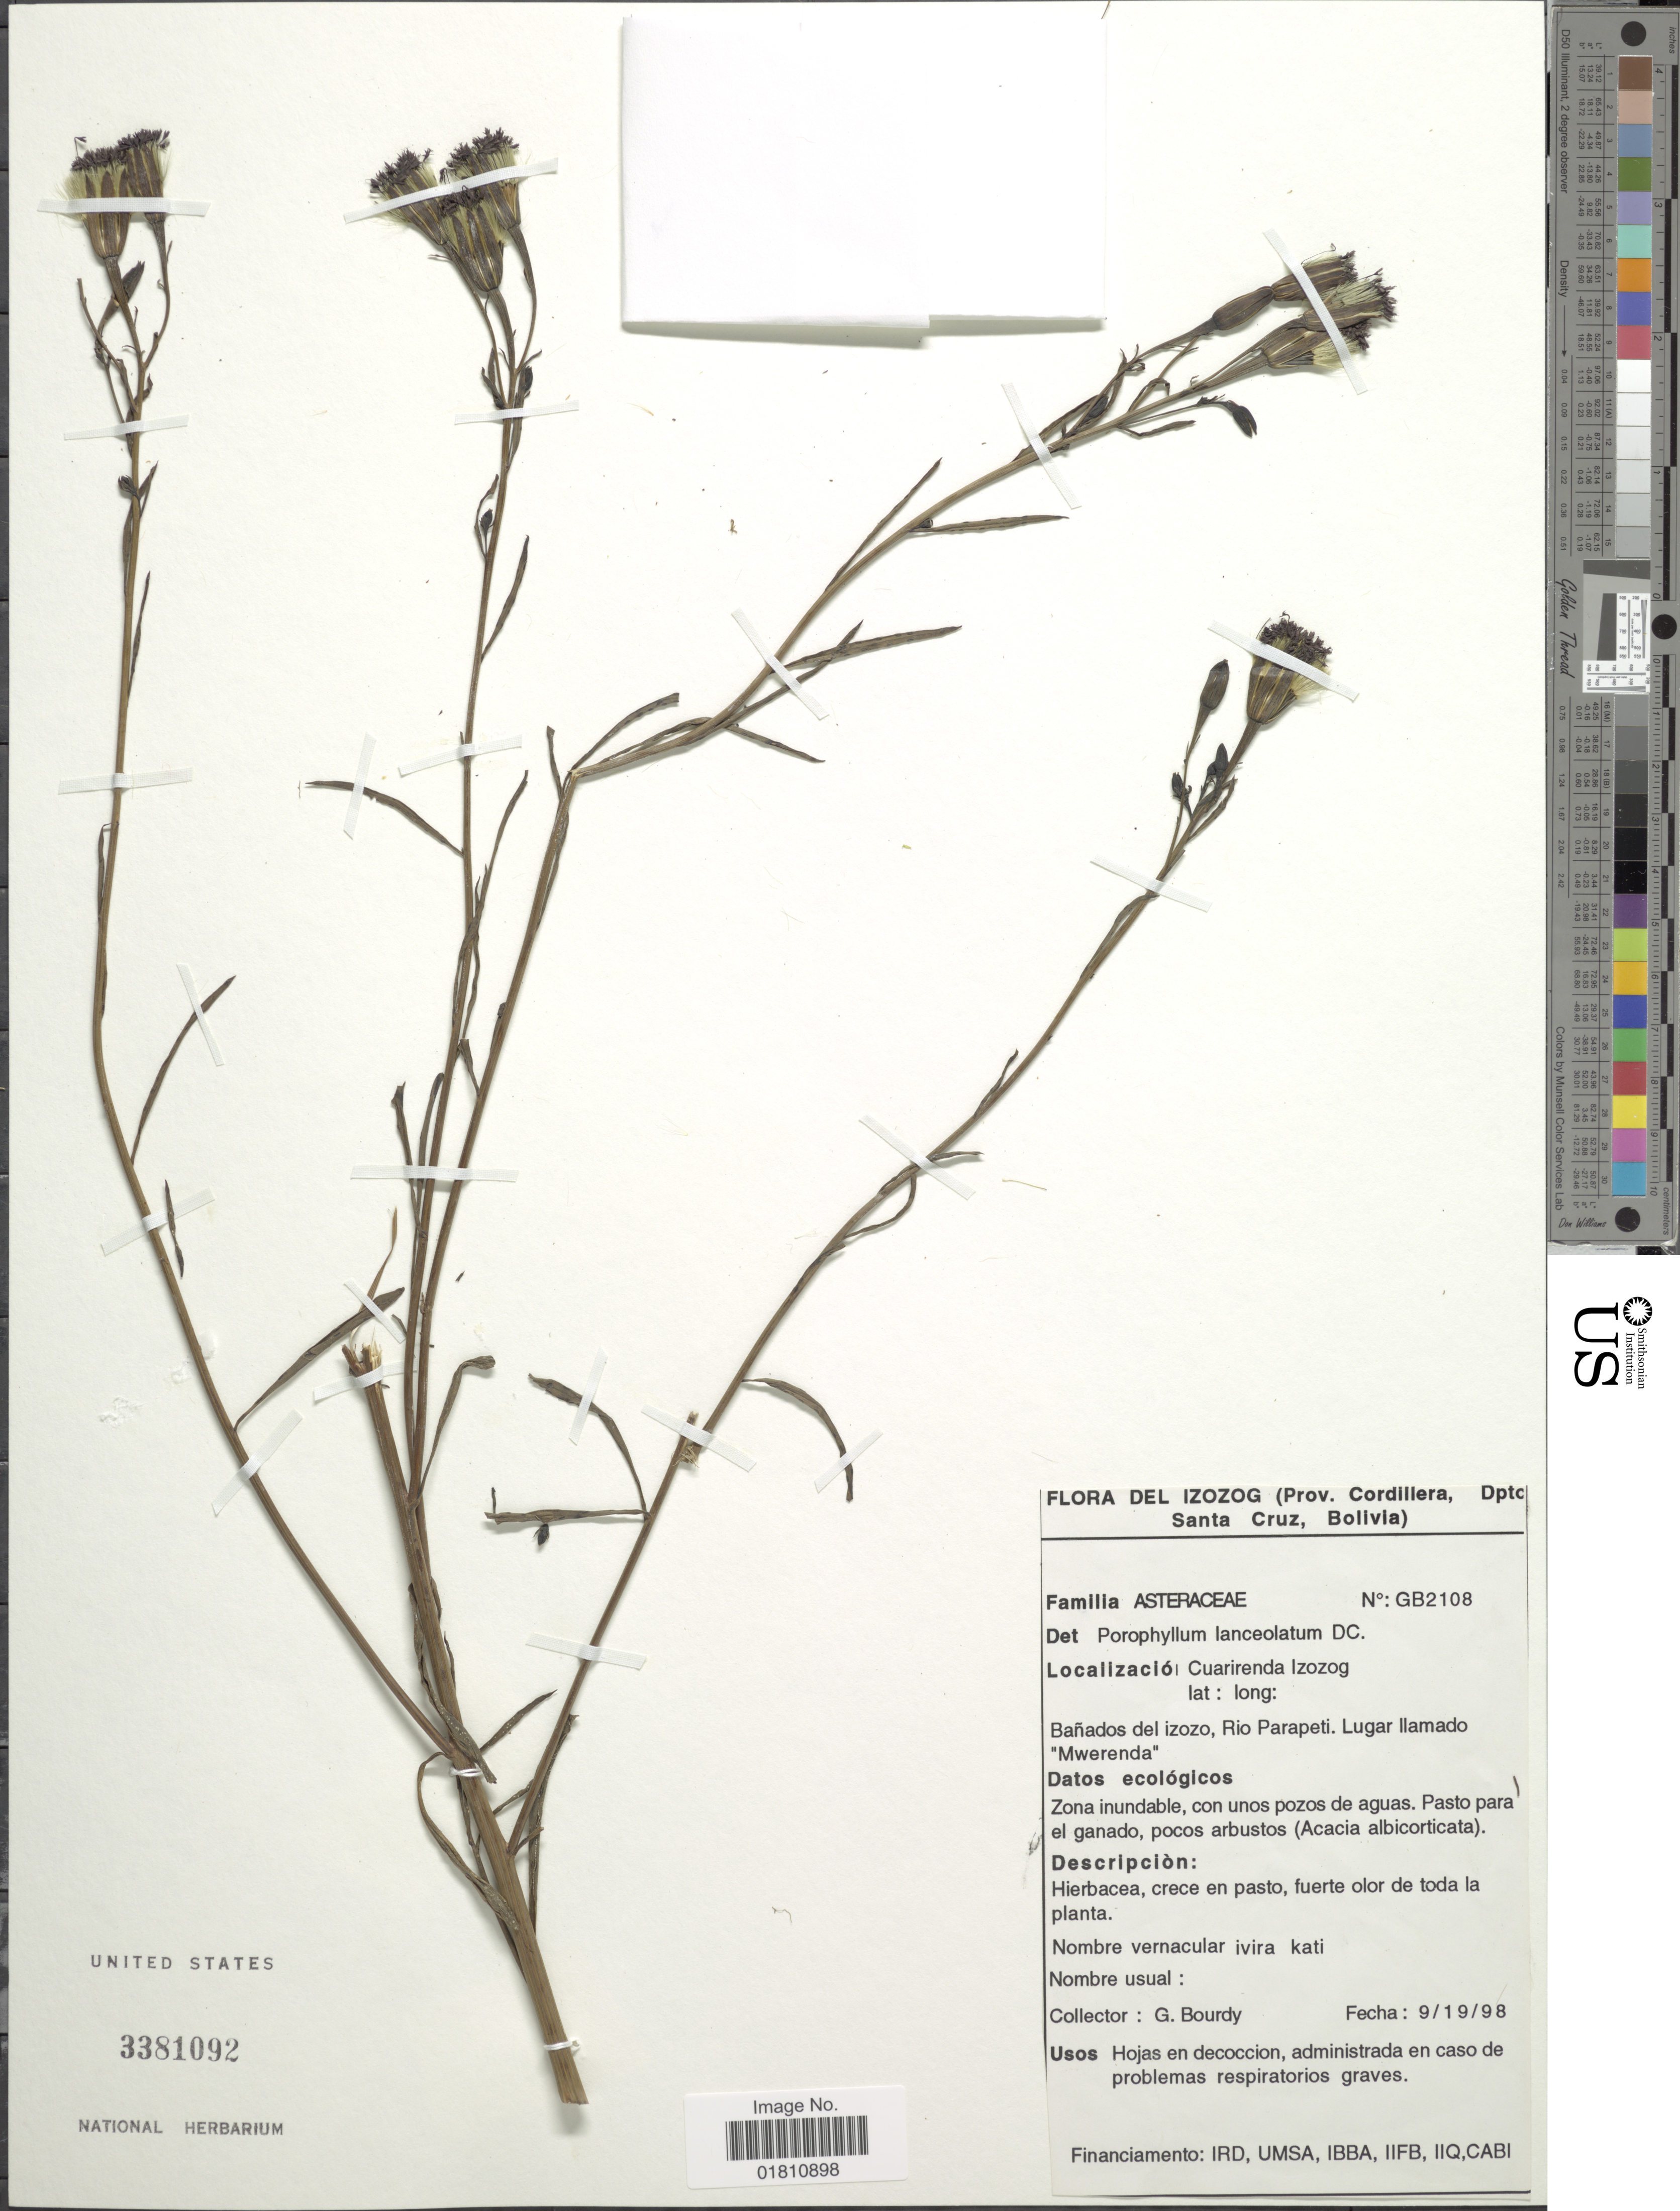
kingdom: Plantae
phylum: Tracheophyta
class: Magnoliopsida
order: Asterales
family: Asteraceae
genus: Porophyllum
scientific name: Porophyllum macrolepidium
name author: Malme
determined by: Anzuinelli, M.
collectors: G. Bourdy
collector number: GB2108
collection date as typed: Transcribed d/m/y: 19/9/98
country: Bolivia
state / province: Santa Cruz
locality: Del Izozog (Prov. Cordillera), Cuarirenda Izozog, Bañados del izozo, Rio Parapeti, Lugar llamado "Mwerenda".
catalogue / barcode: US 3381092